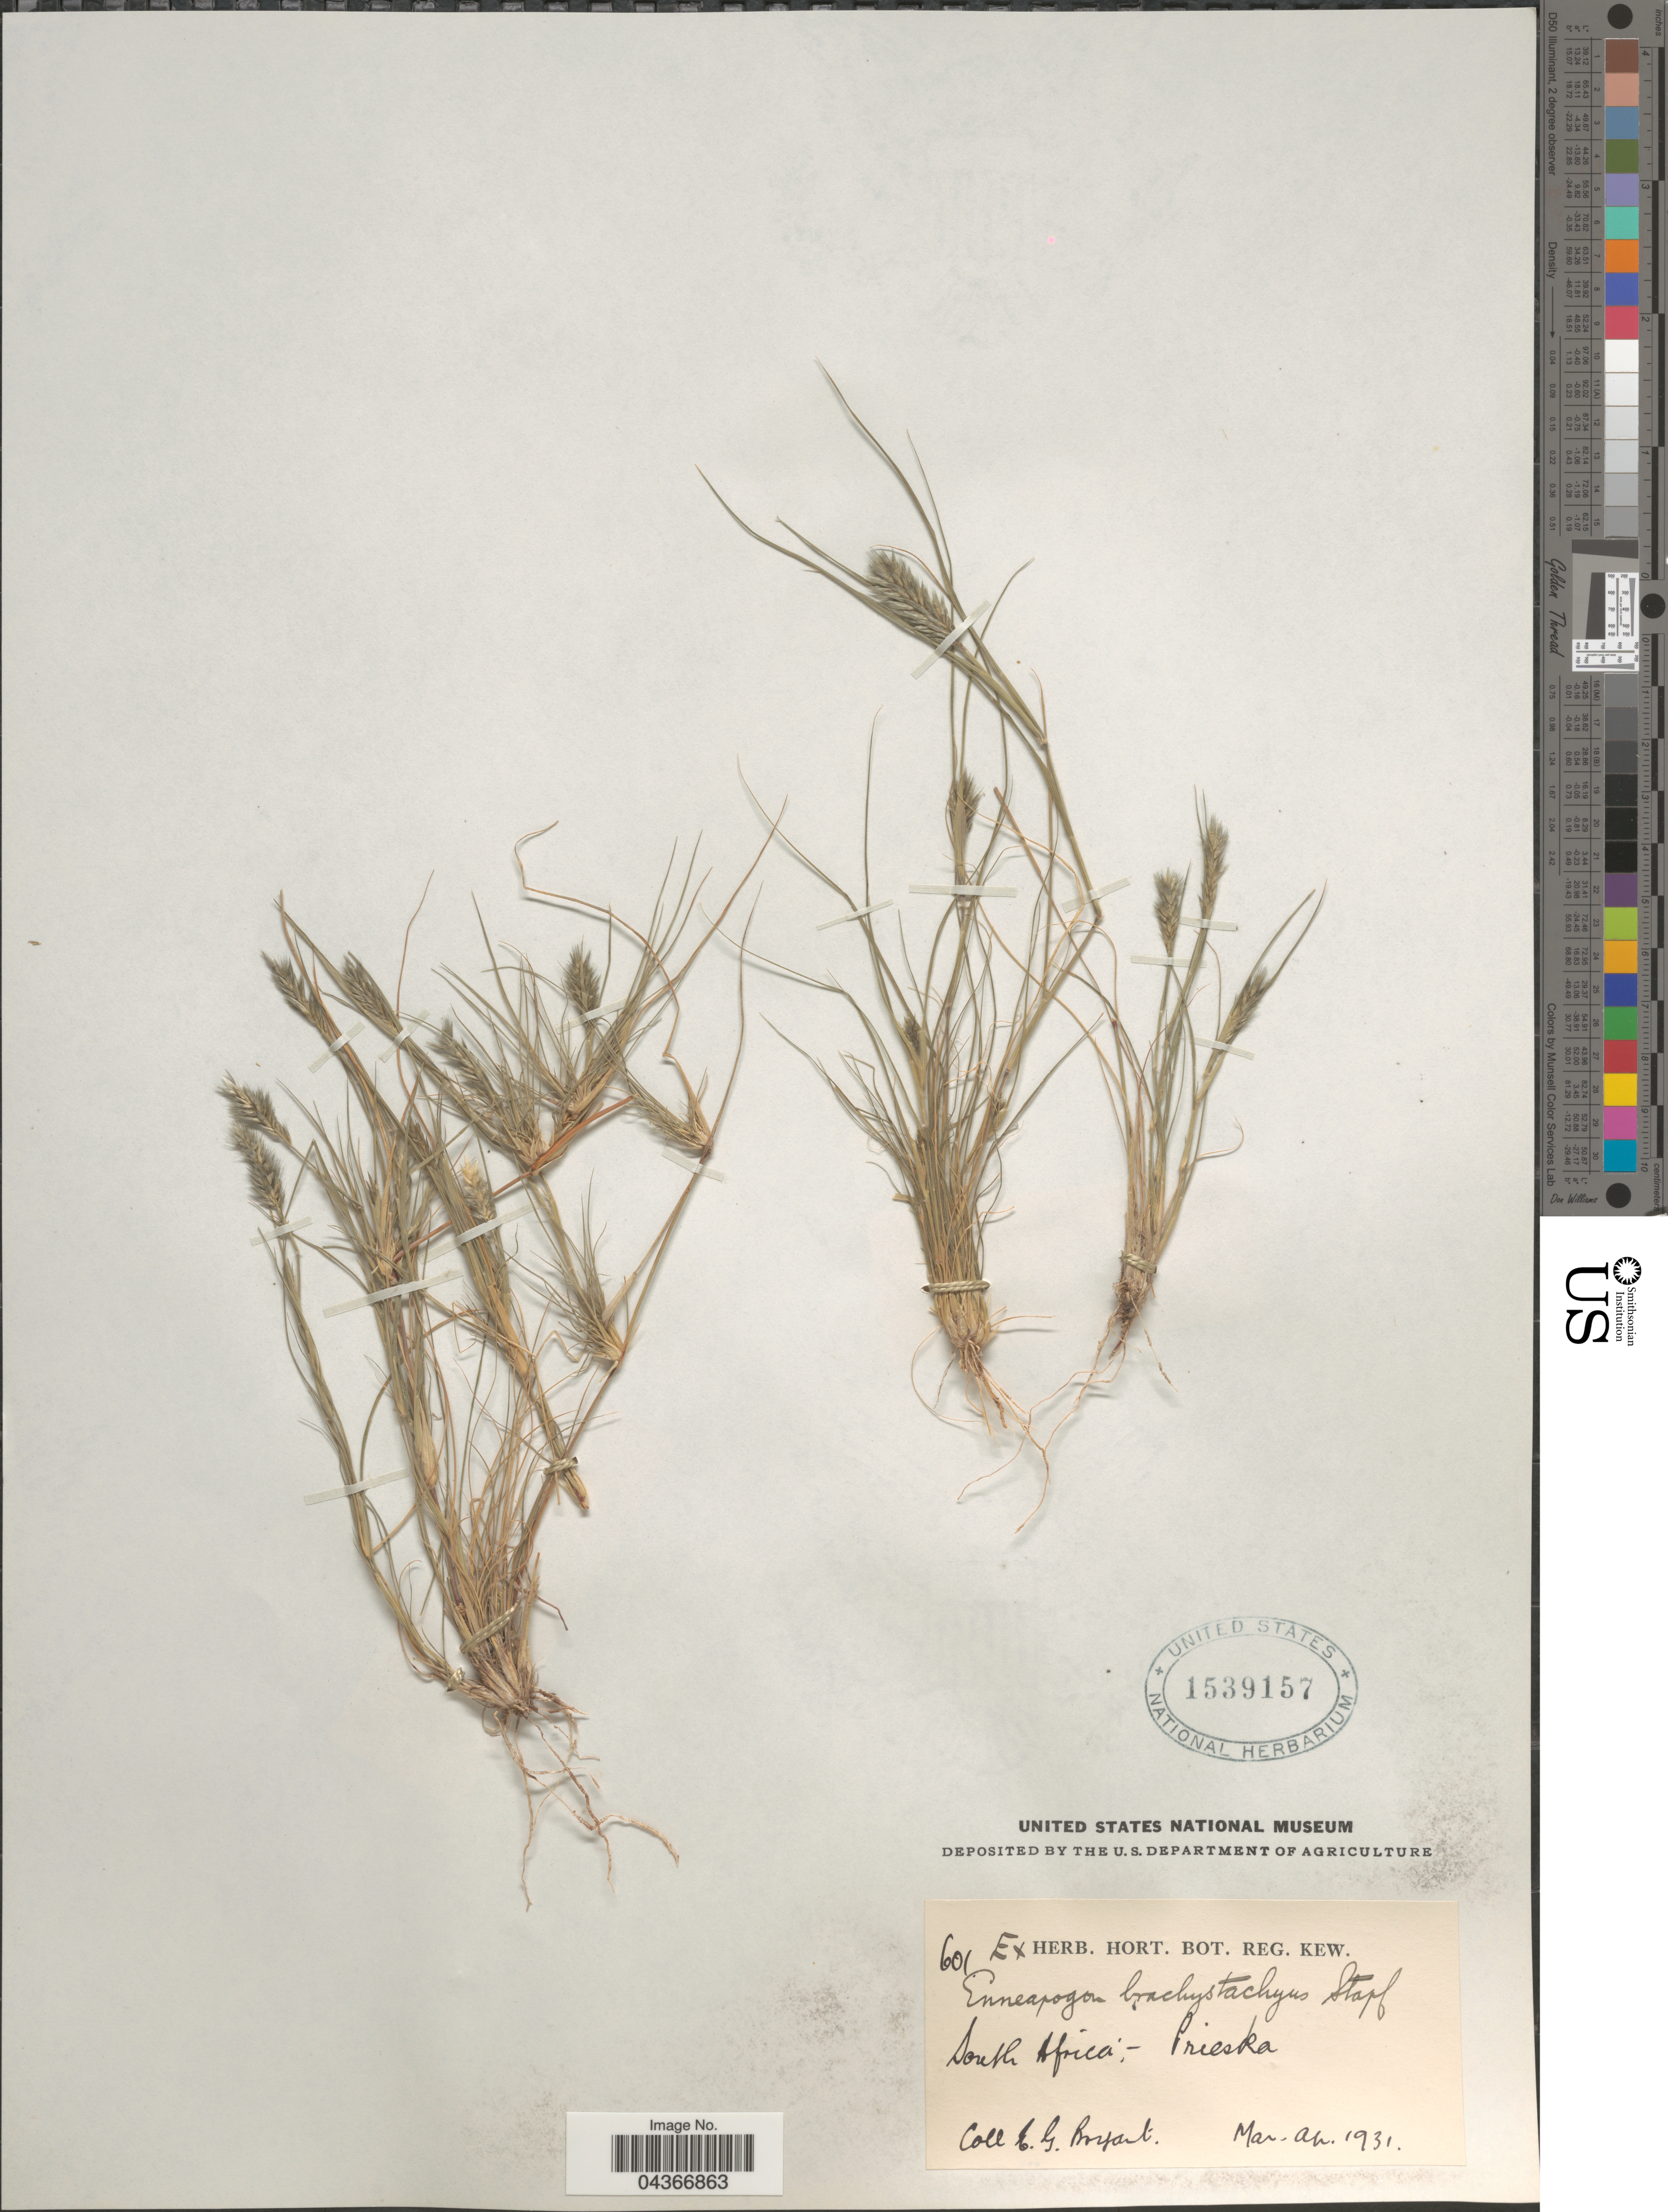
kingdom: Plantae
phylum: Tracheophyta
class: Liliopsida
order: Poales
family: Poaceae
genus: Enneapogon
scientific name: Enneapogon desvauxii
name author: P. Beauv.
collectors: E. Bryant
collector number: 601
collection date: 1931-03/1931-04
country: South Africa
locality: Prieska.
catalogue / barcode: US 1539157